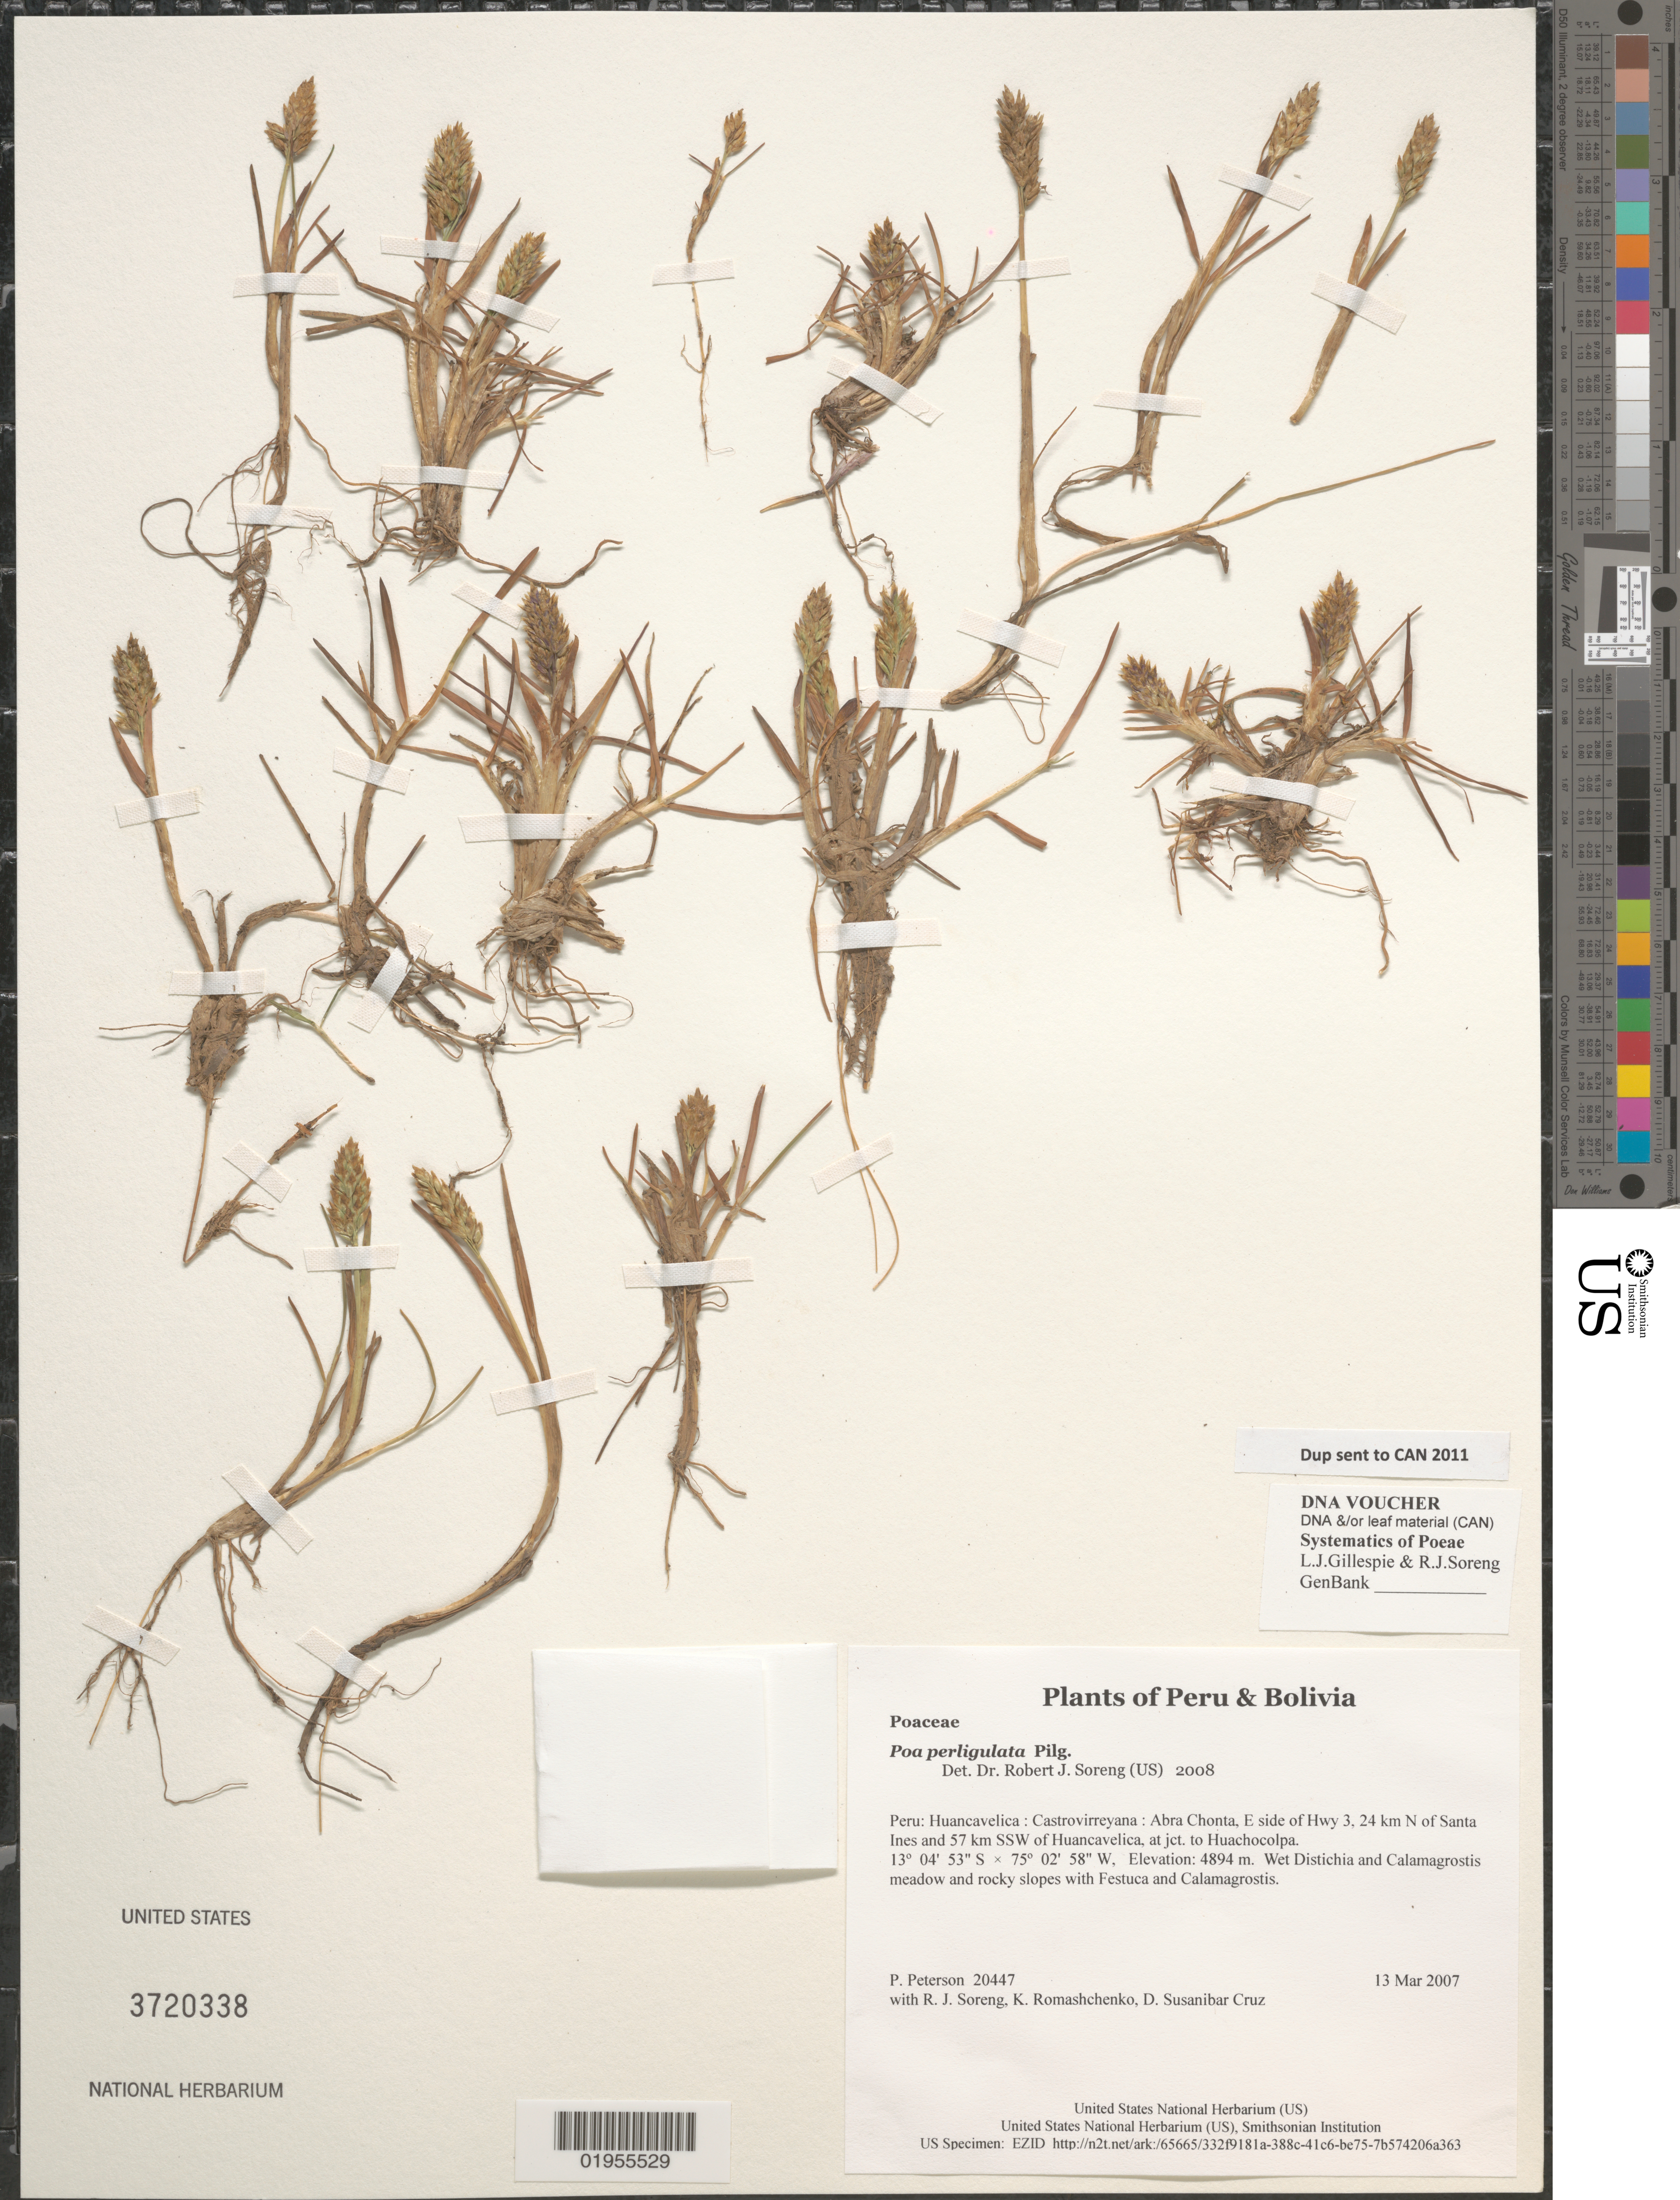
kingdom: Plantae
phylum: Tracheophyta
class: Liliopsida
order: Poales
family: Poaceae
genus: Poa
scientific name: Poa perligulata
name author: Pilg.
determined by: Soreng, Robert J., Research Associate (BOT), Smithsonian Institution - National Museum of Natural History (UNITED STATES)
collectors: P. M. Peterson, R. J. Soreng, K. Romashchenko & D. Susanibar Cruz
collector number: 20447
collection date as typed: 13 Mar 2007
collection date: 2007-03-13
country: Peru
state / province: Huancavelica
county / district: Castrovirreyna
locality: Abra Chonta, E side of Hwy 3, 24 km N of Santa Ines and 57 km SSW of Huancavelica, at jct. to Huachocolpa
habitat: Wet Distichia and Calamagrostis meadow and rocky slopes with Festuca and Calamagrostis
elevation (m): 4894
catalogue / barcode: US 3720338